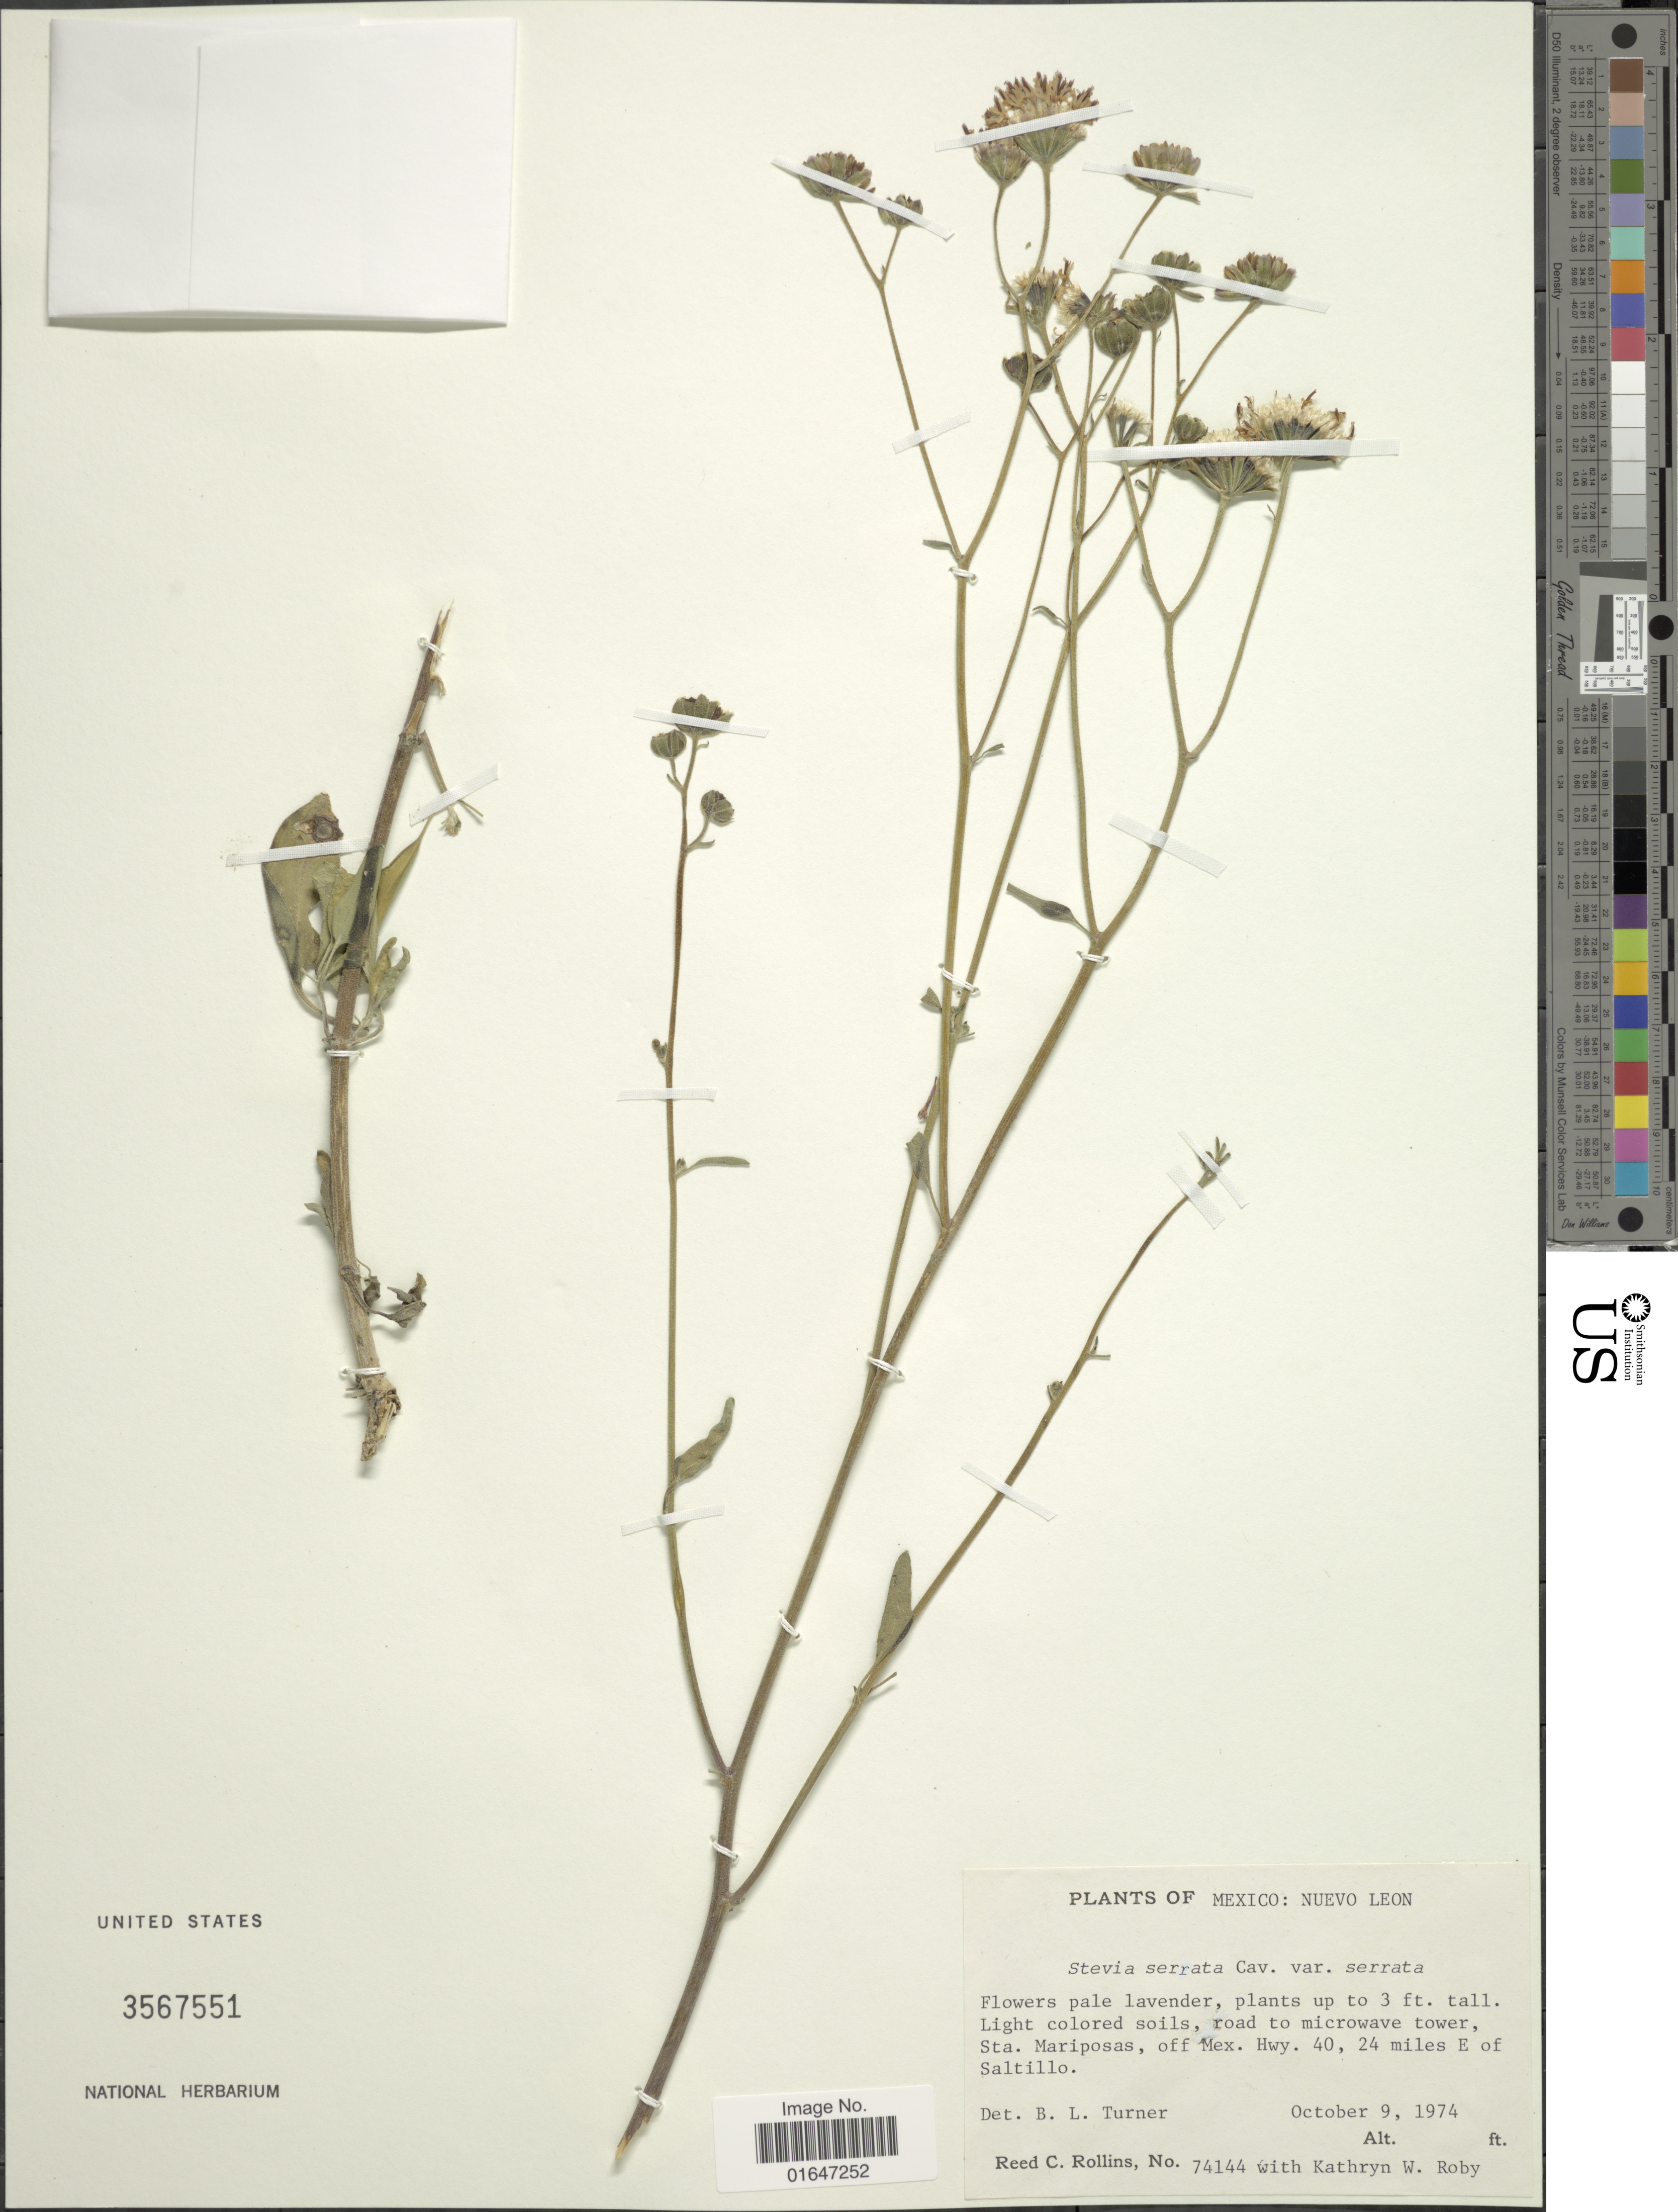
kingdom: Plantae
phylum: Tracheophyta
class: Magnoliopsida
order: Asterales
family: Asteraceae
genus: Stevia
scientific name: Stevia serrata var. arguta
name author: B.L. Rob.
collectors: R. C. Rollins & K. W. Roby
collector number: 74144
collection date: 1974-10-09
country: Mexico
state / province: Nuevo León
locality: Road to microwave tower, Sta. Mariposas, off Mex. Hwy. 40 , 24 miles E of Saltillo.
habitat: light colored soils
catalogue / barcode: US 3567551